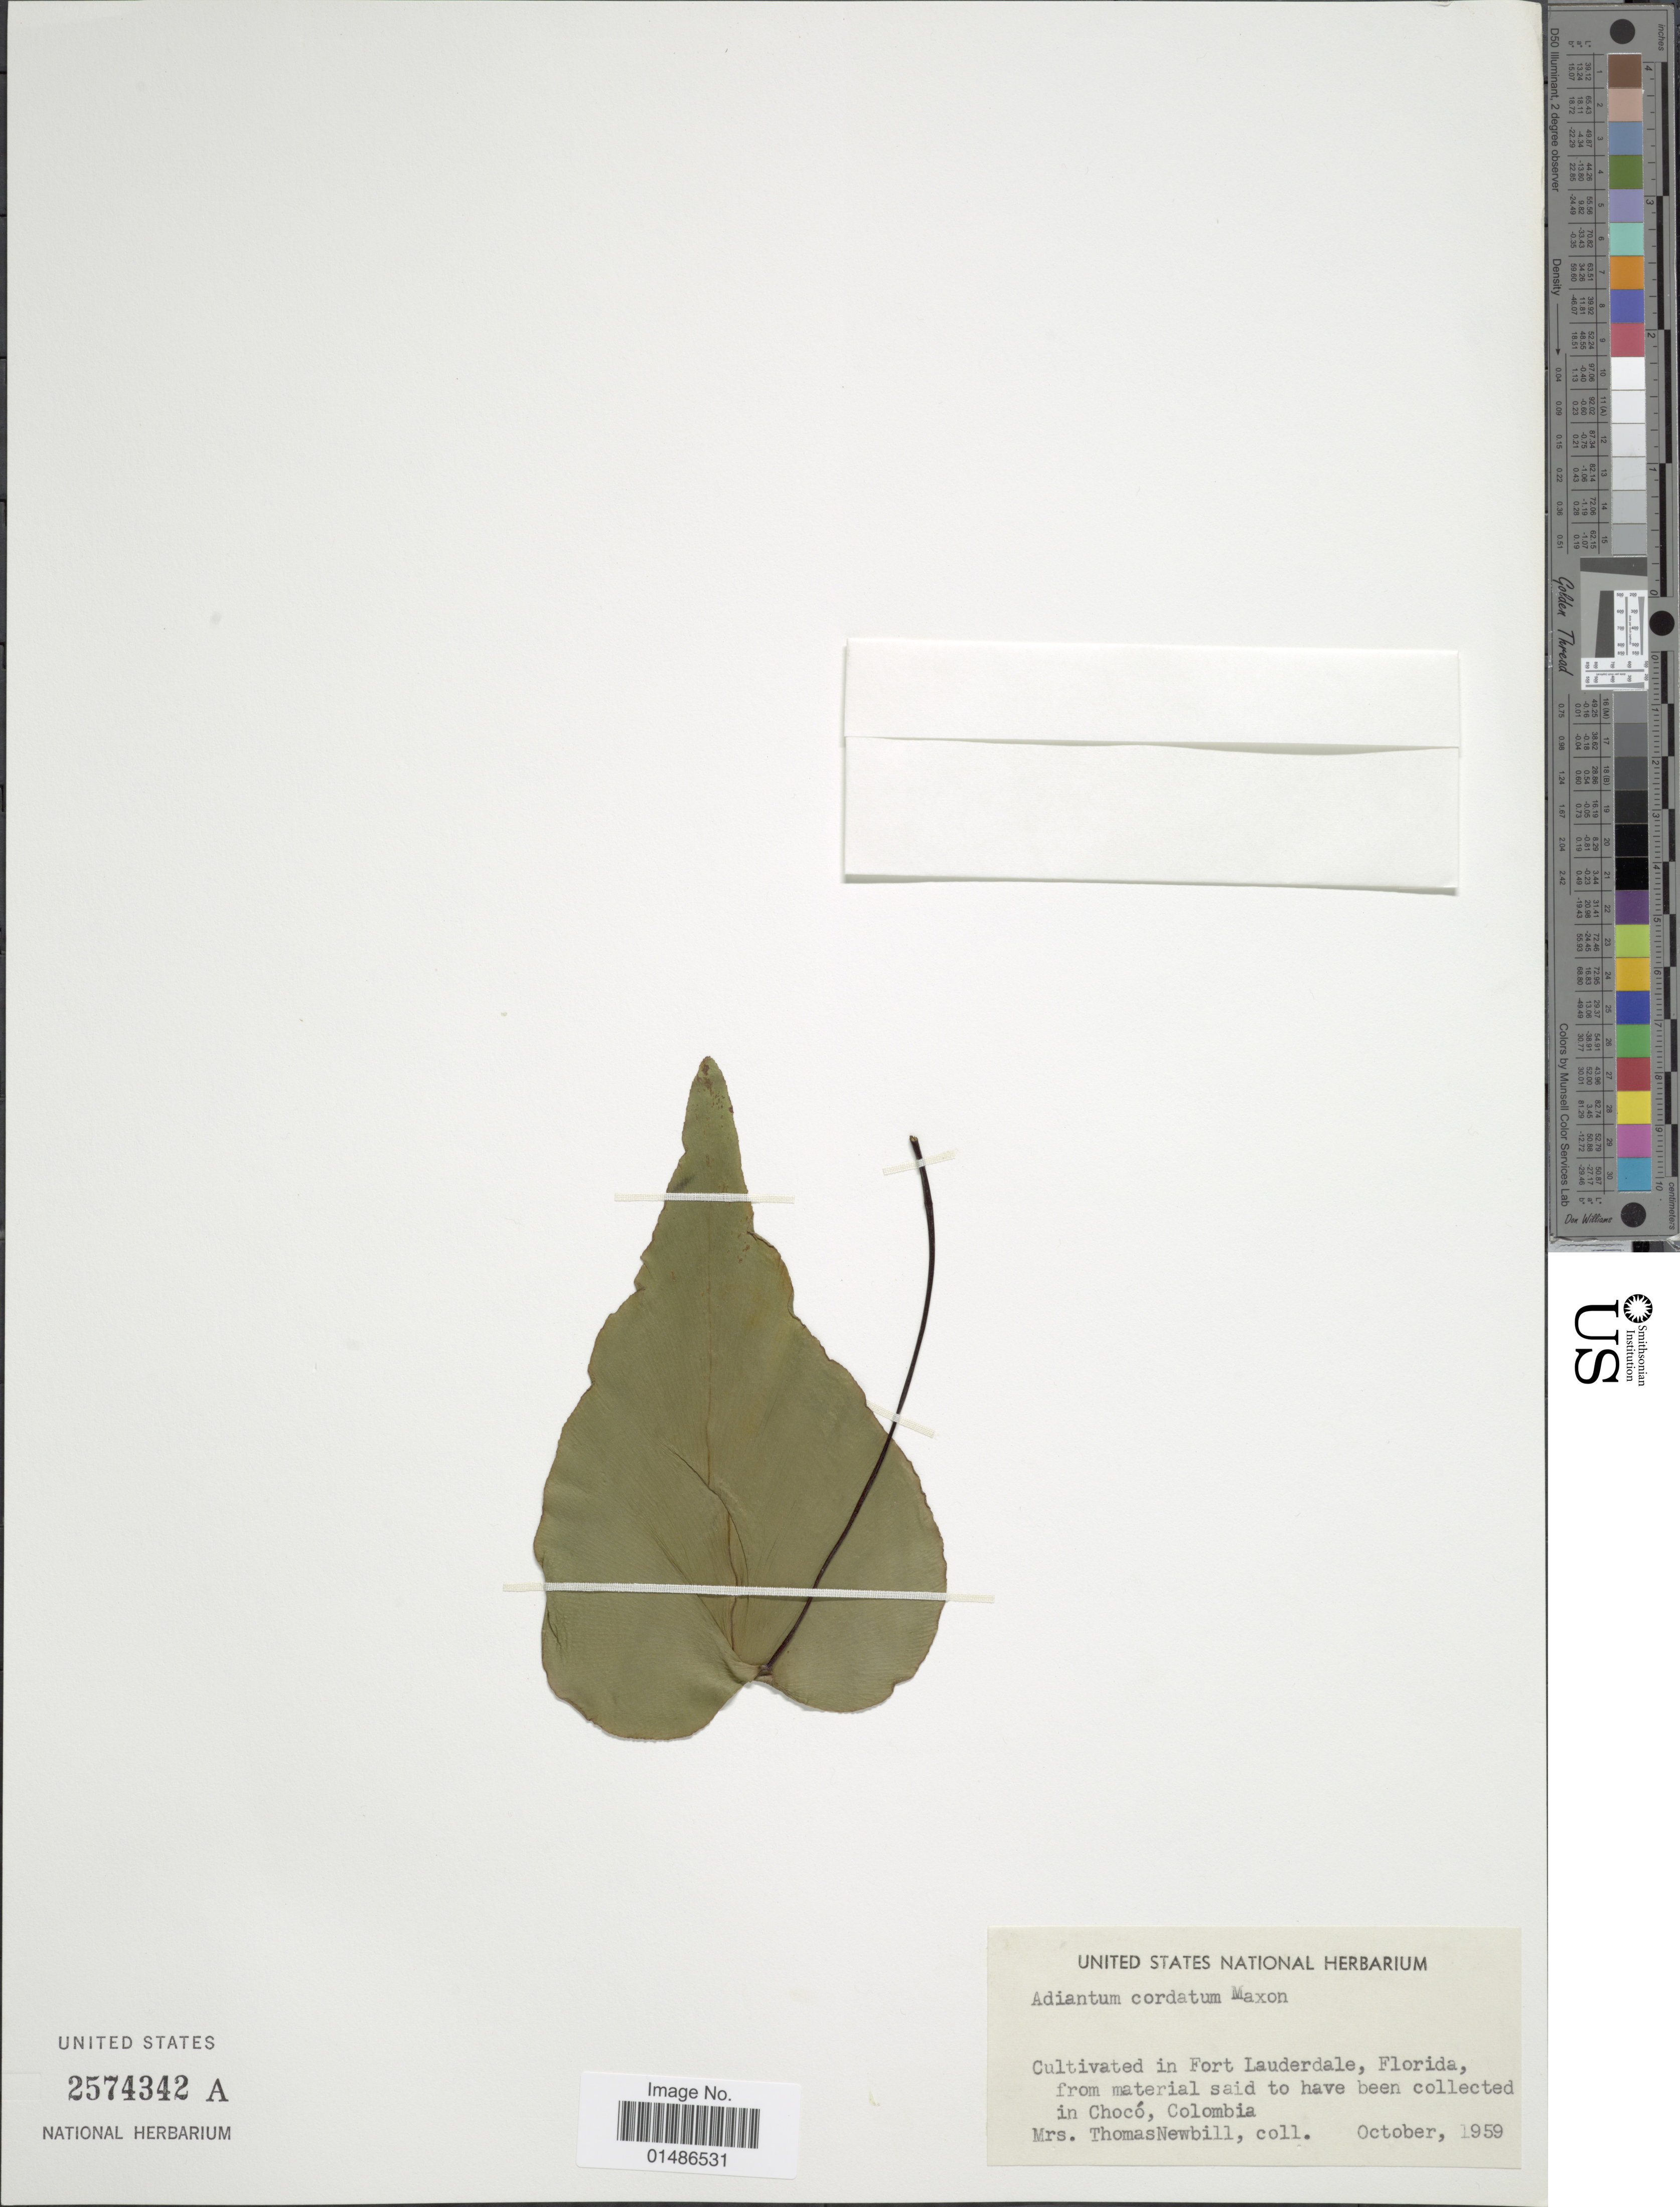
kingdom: Plantae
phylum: Tracheophyta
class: Polypodiopsida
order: Polypodiales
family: Pteridaceae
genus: Adiantum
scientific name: Adiantum cordatum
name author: Maxon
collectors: T. Newbill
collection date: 1959-10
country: United States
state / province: Florida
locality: Cultivated in Fort Lauderdale.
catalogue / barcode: US 2574342A